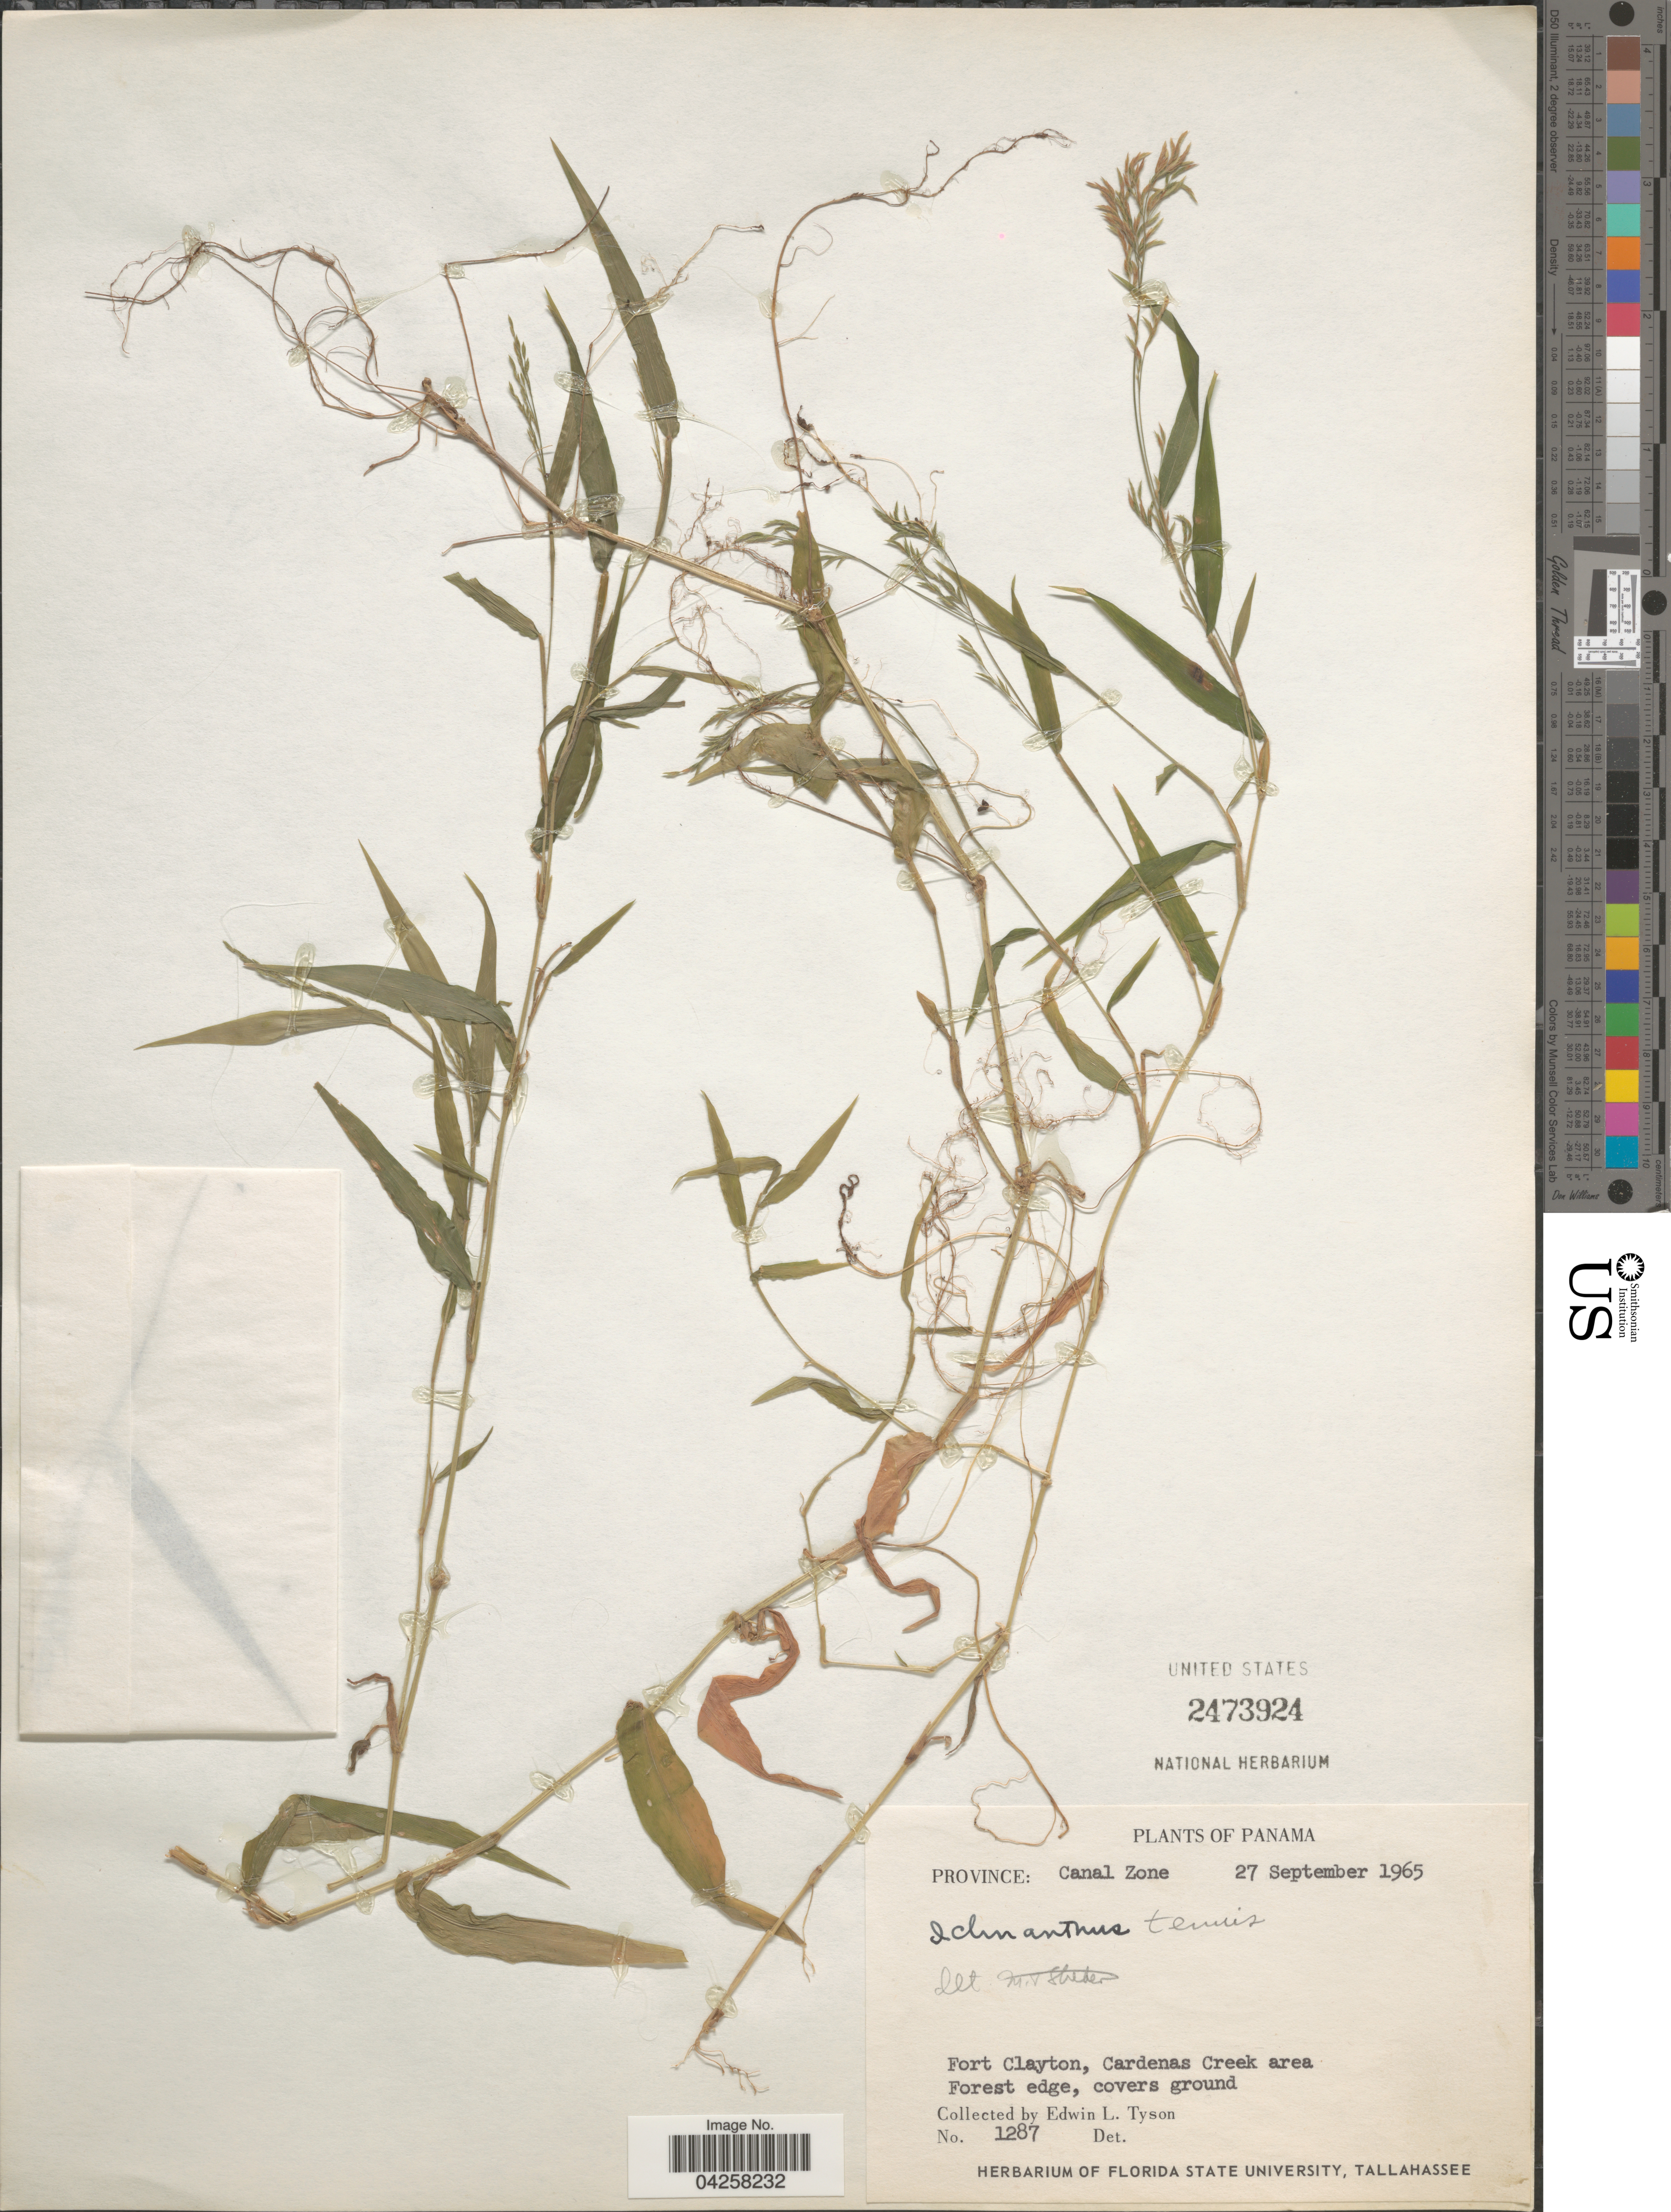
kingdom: Plantae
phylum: Tracheophyta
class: Liliopsida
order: Poales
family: Poaceae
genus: Ichnanthus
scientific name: Ichnanthus tenuis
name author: (J. Presl) Hitchc. & Chase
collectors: E. L. Tyson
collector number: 1287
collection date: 1965-09-27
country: Panama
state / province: Colón / Panamá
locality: Province: Canal Zone. Fort Clayton, Cardenas Creek area.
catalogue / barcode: US 2473924